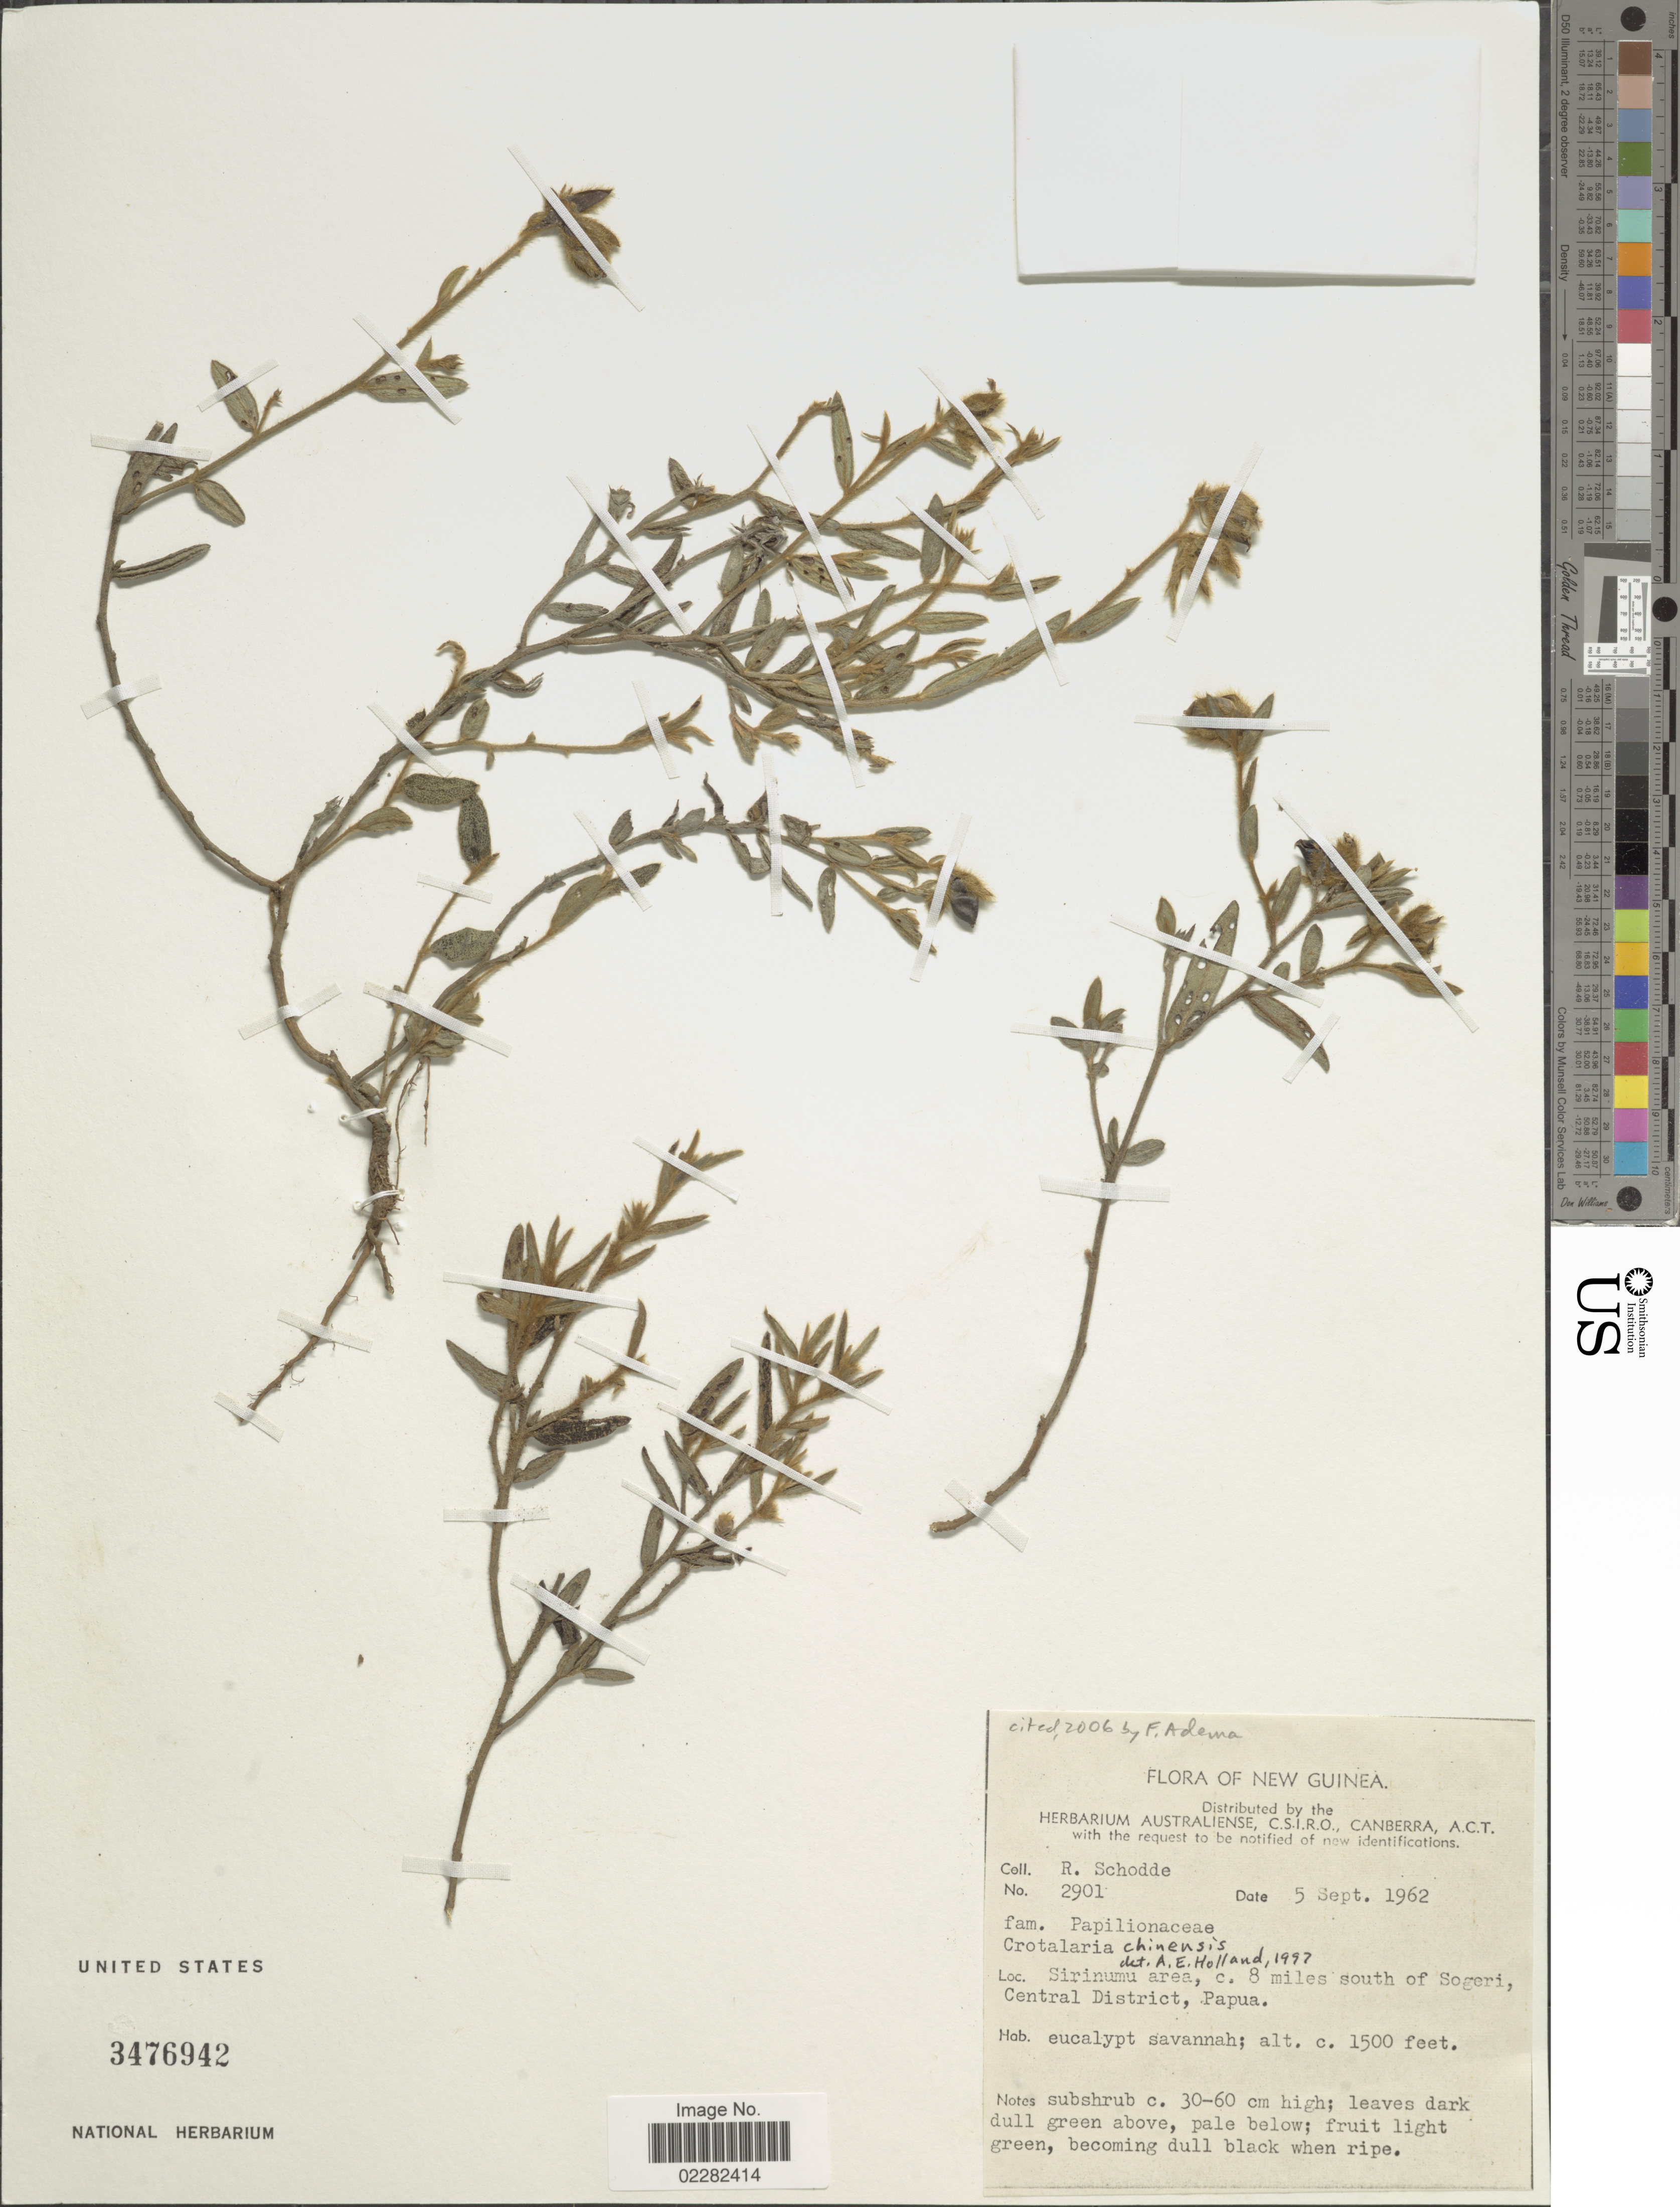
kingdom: Plantae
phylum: Tracheophyta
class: Magnoliopsida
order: Fabales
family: Fabaceae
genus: Crotalaria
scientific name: Crotalaria chinensis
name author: L.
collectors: R. Schodde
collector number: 2901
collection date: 1962-09-05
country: Papua New Guinea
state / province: Central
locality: New Guinea, Sirinumu area, c. 8 miles south of Sogeri, Cenral District, Papua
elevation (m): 457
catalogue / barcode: US 3476942